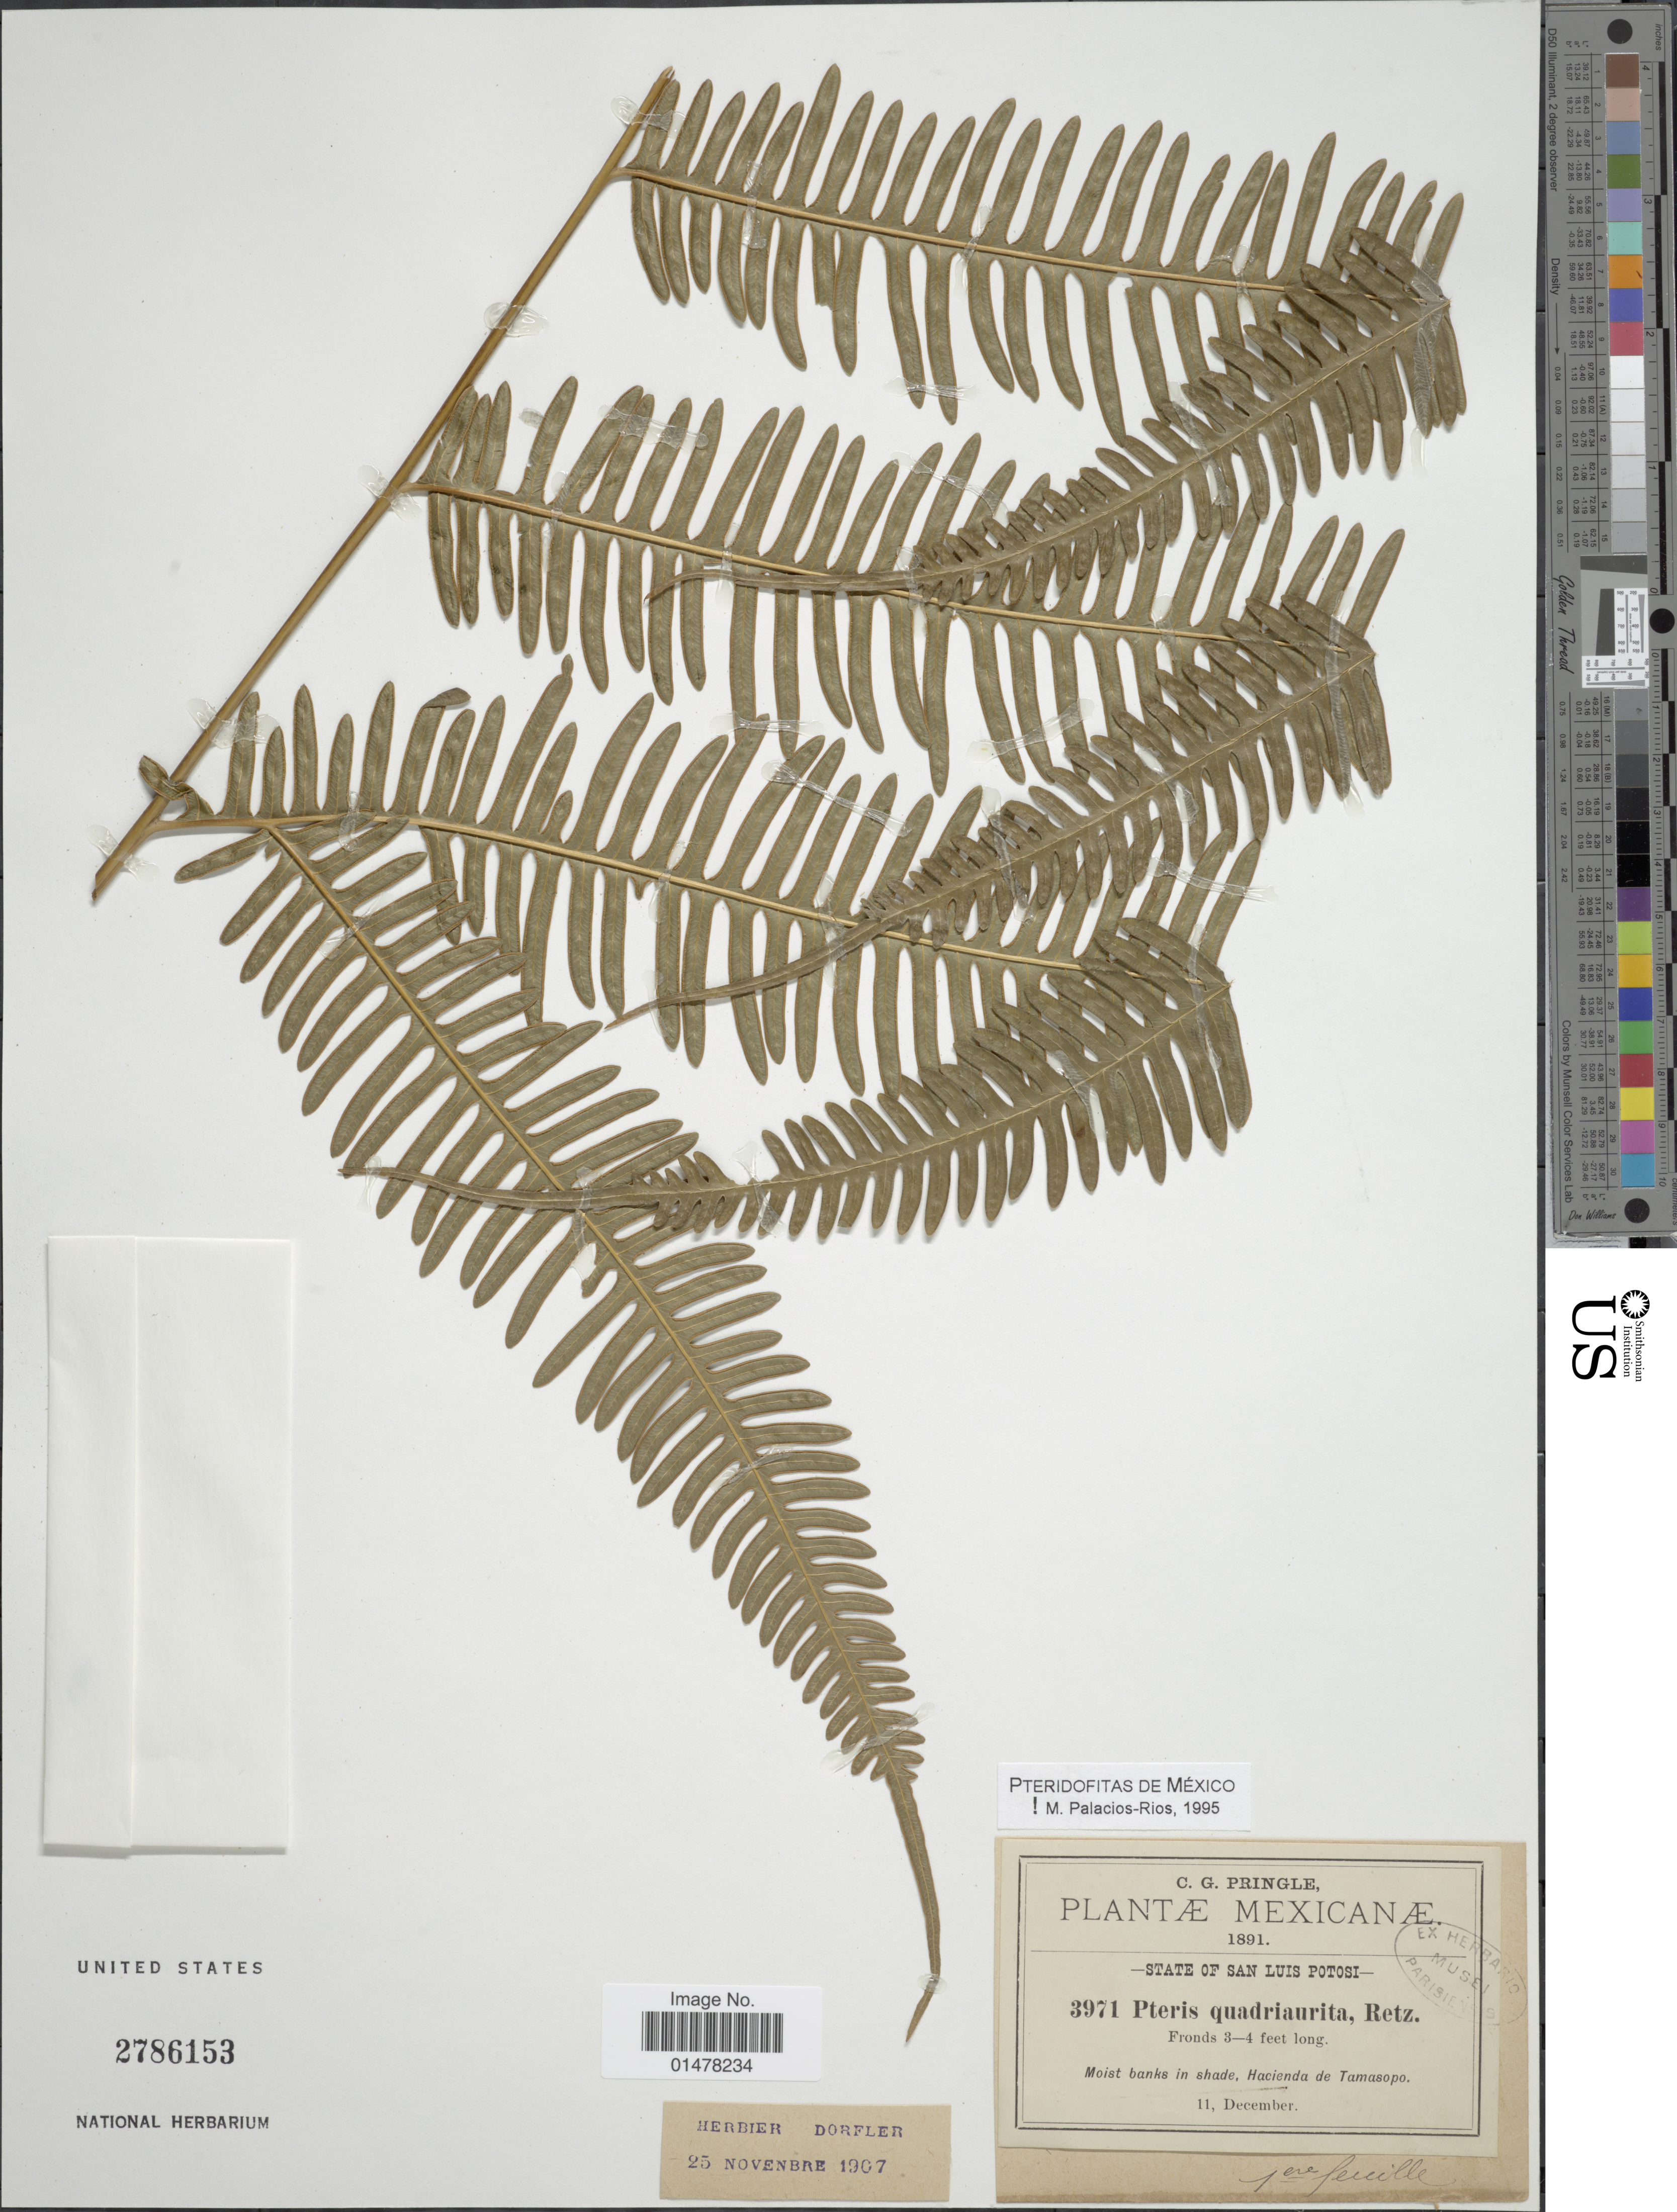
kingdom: Plantae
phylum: Tracheophyta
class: Polypodiopsida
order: Polypodiales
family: Pteridaceae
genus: Pteris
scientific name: Pteris quadriaurita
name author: Retz.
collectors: C. G. Pringle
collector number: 3971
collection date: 1891-12-11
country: Mexico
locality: Plantae Mexicanae, moist banks in shade, hacienda de Tamasopo, state of San Luis Potosi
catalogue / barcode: US 2786153